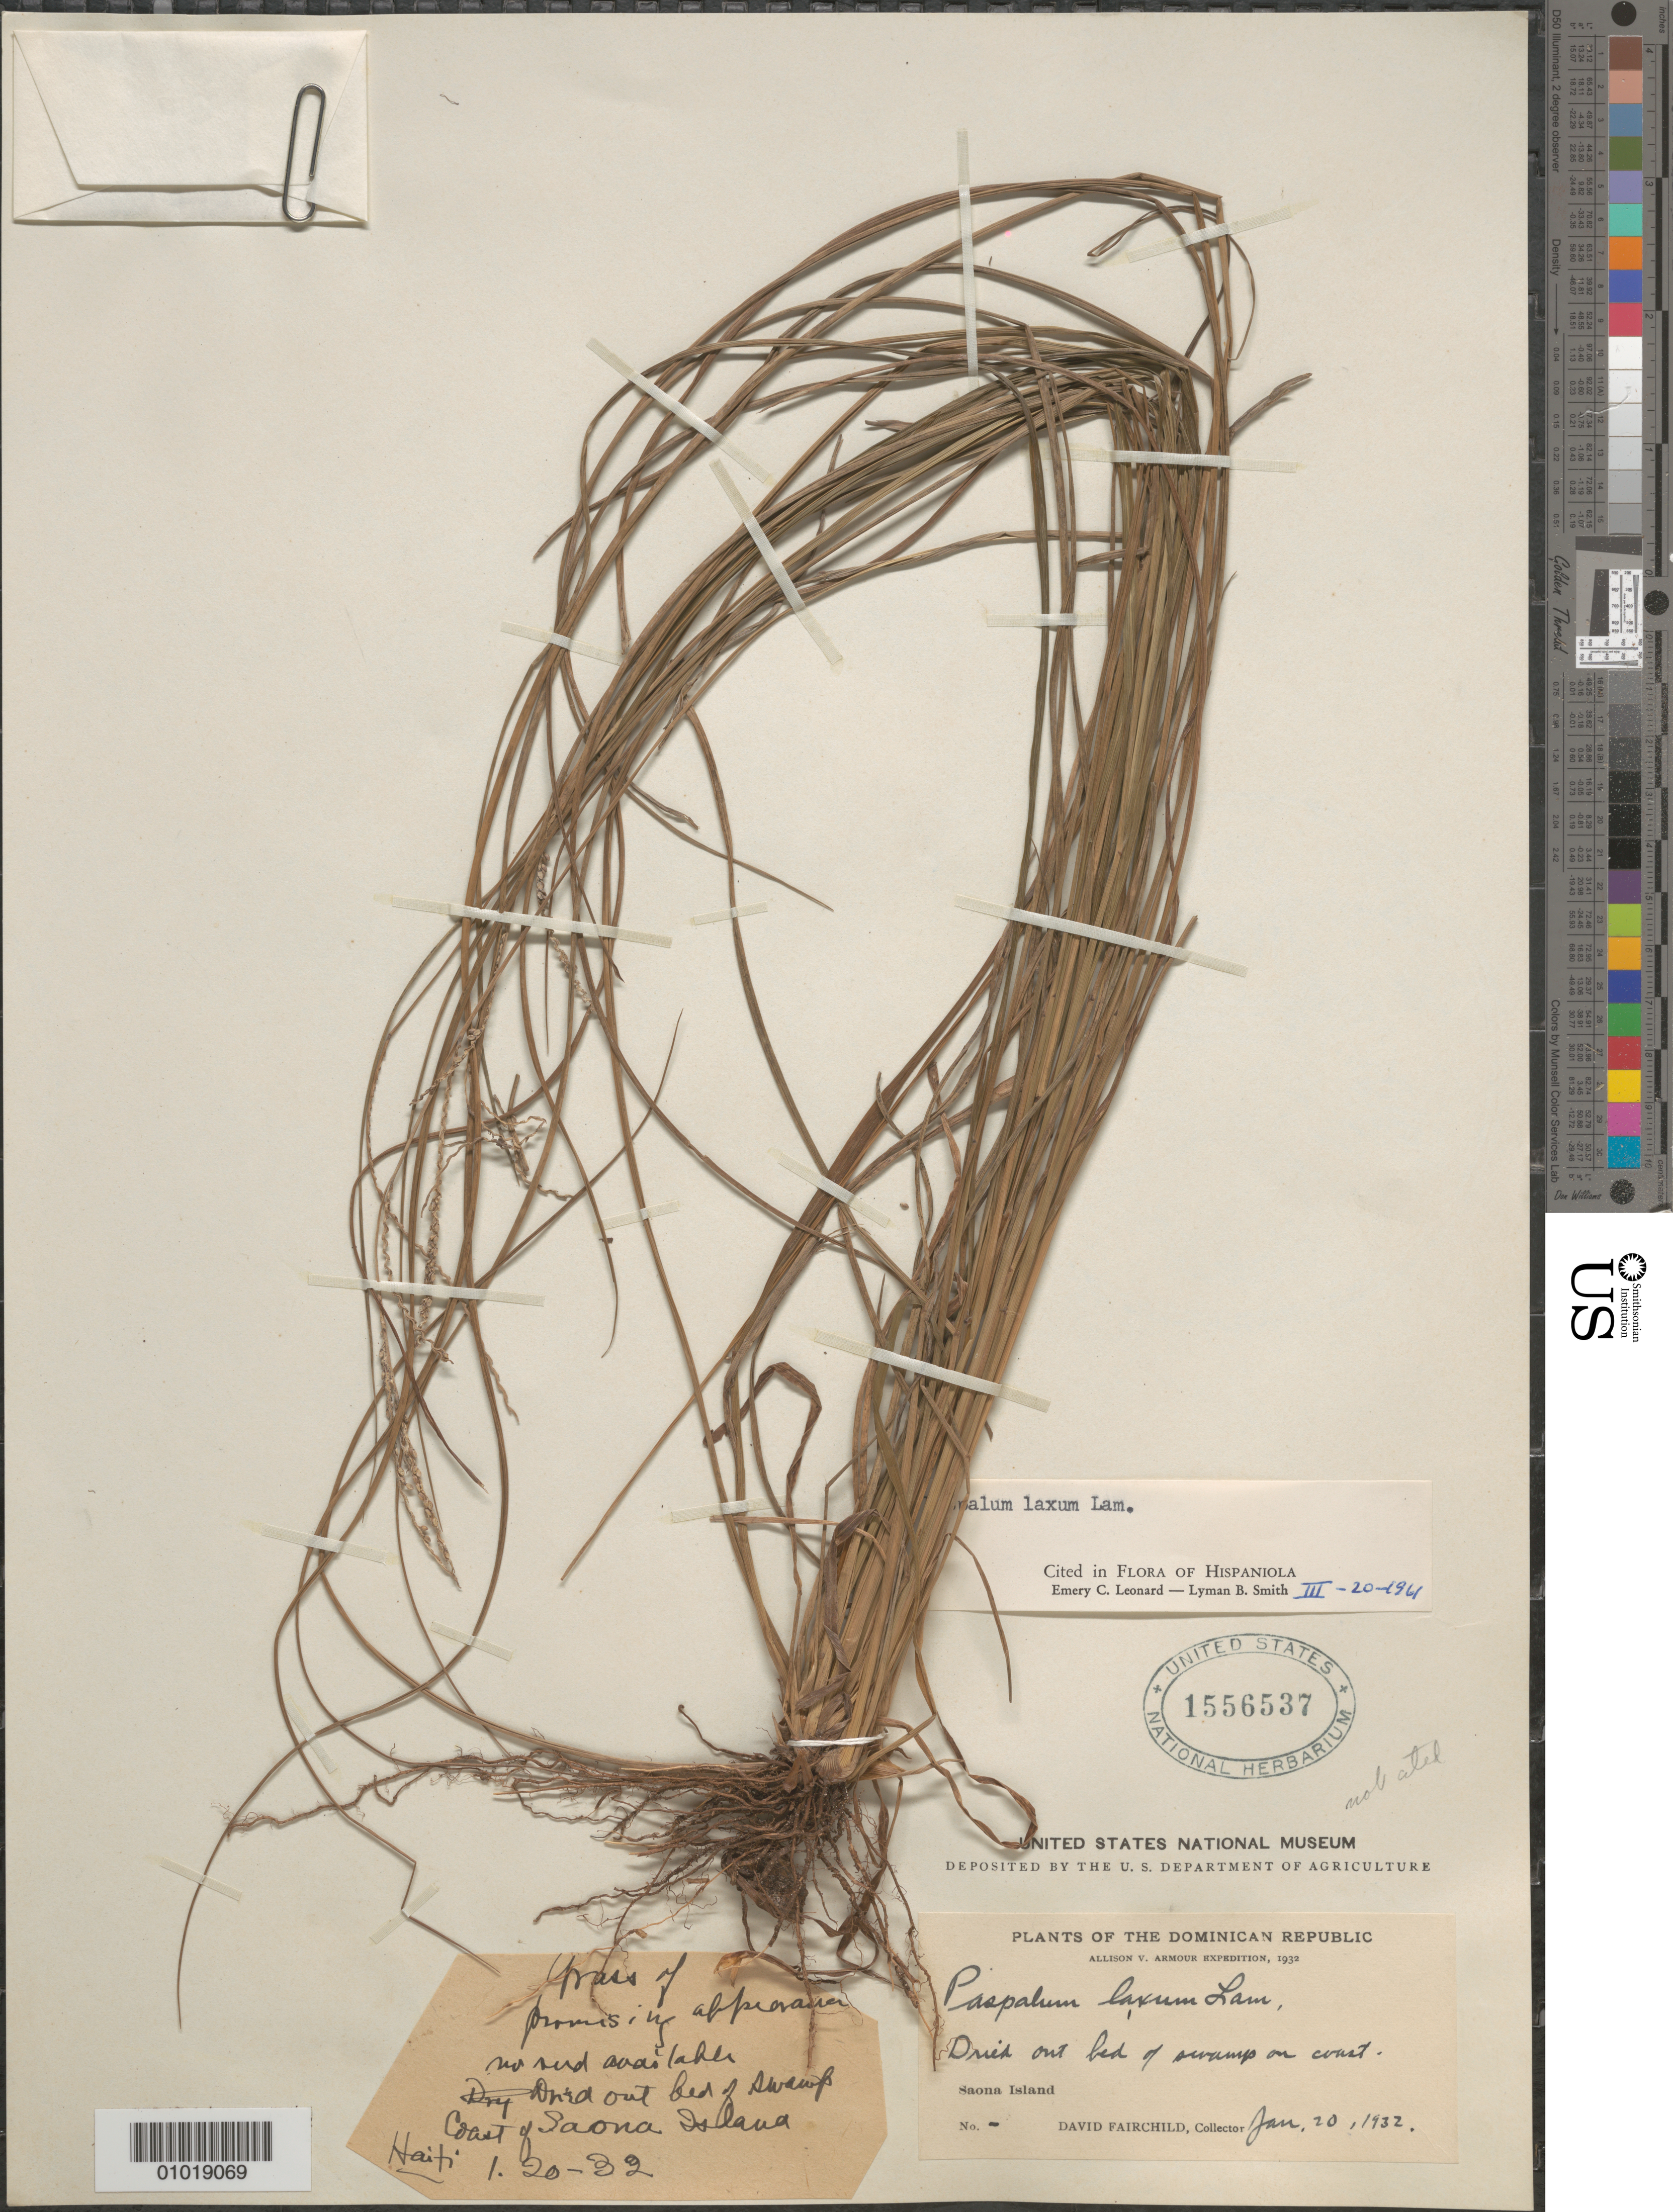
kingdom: Plantae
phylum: Tracheophyta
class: Liliopsida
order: Poales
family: Poaceae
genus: Paspalum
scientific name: Paspalum laxum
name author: Lam.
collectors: D. Fairchild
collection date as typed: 20 Jan 1932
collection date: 1932-01-20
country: Dominican Republic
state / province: La Altagracía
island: Saona I.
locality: Saona Island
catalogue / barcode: US 1556537